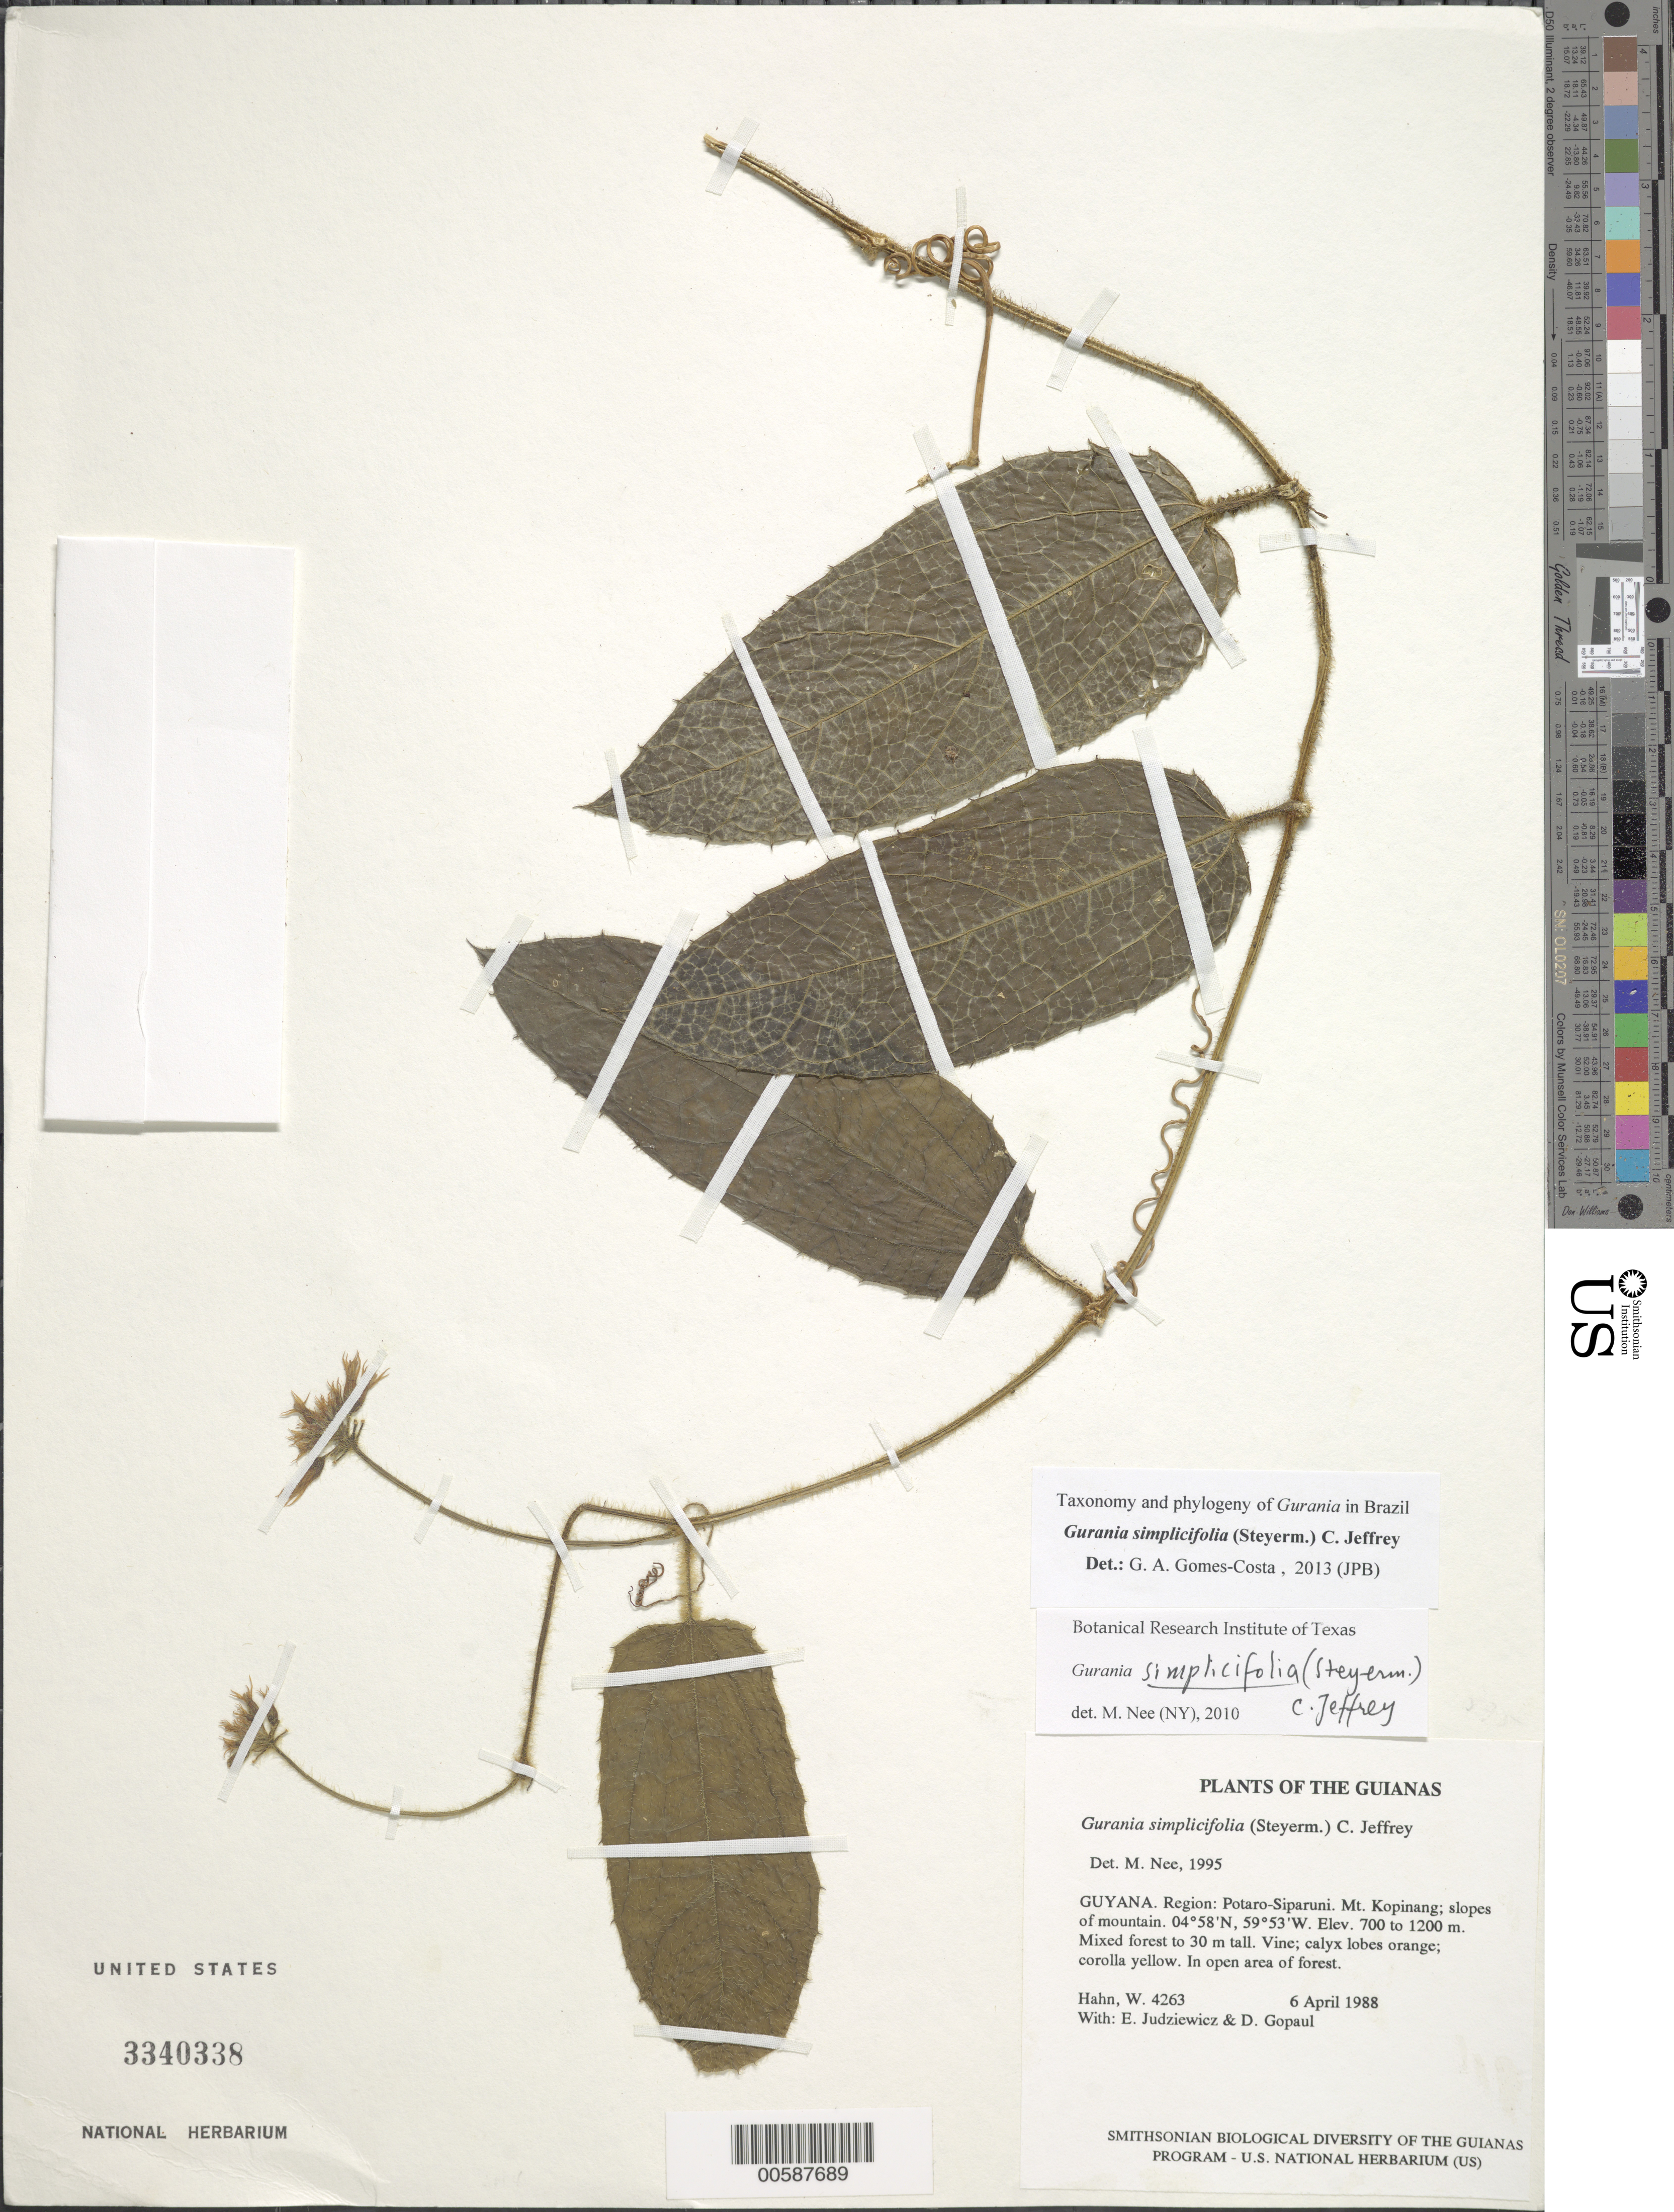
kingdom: Plantae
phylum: Tracheophyta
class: Magnoliopsida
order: Cucurbitales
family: Cucurbitaceae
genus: Gurania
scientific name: Gurania simplicifolia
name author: (Steyerm.) C. Jeffrey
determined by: Gomes-Costa, G. A.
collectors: W. Hahn, E. J. Judziewicz & D. Gopaul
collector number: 4263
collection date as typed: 6 April 1988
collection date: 1988-04-06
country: Guyana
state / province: Potaro-Siparuni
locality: Mt. Kopinang; slopes of mountain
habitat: Mixed forest to 30 m tall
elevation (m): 700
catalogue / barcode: US 3340338